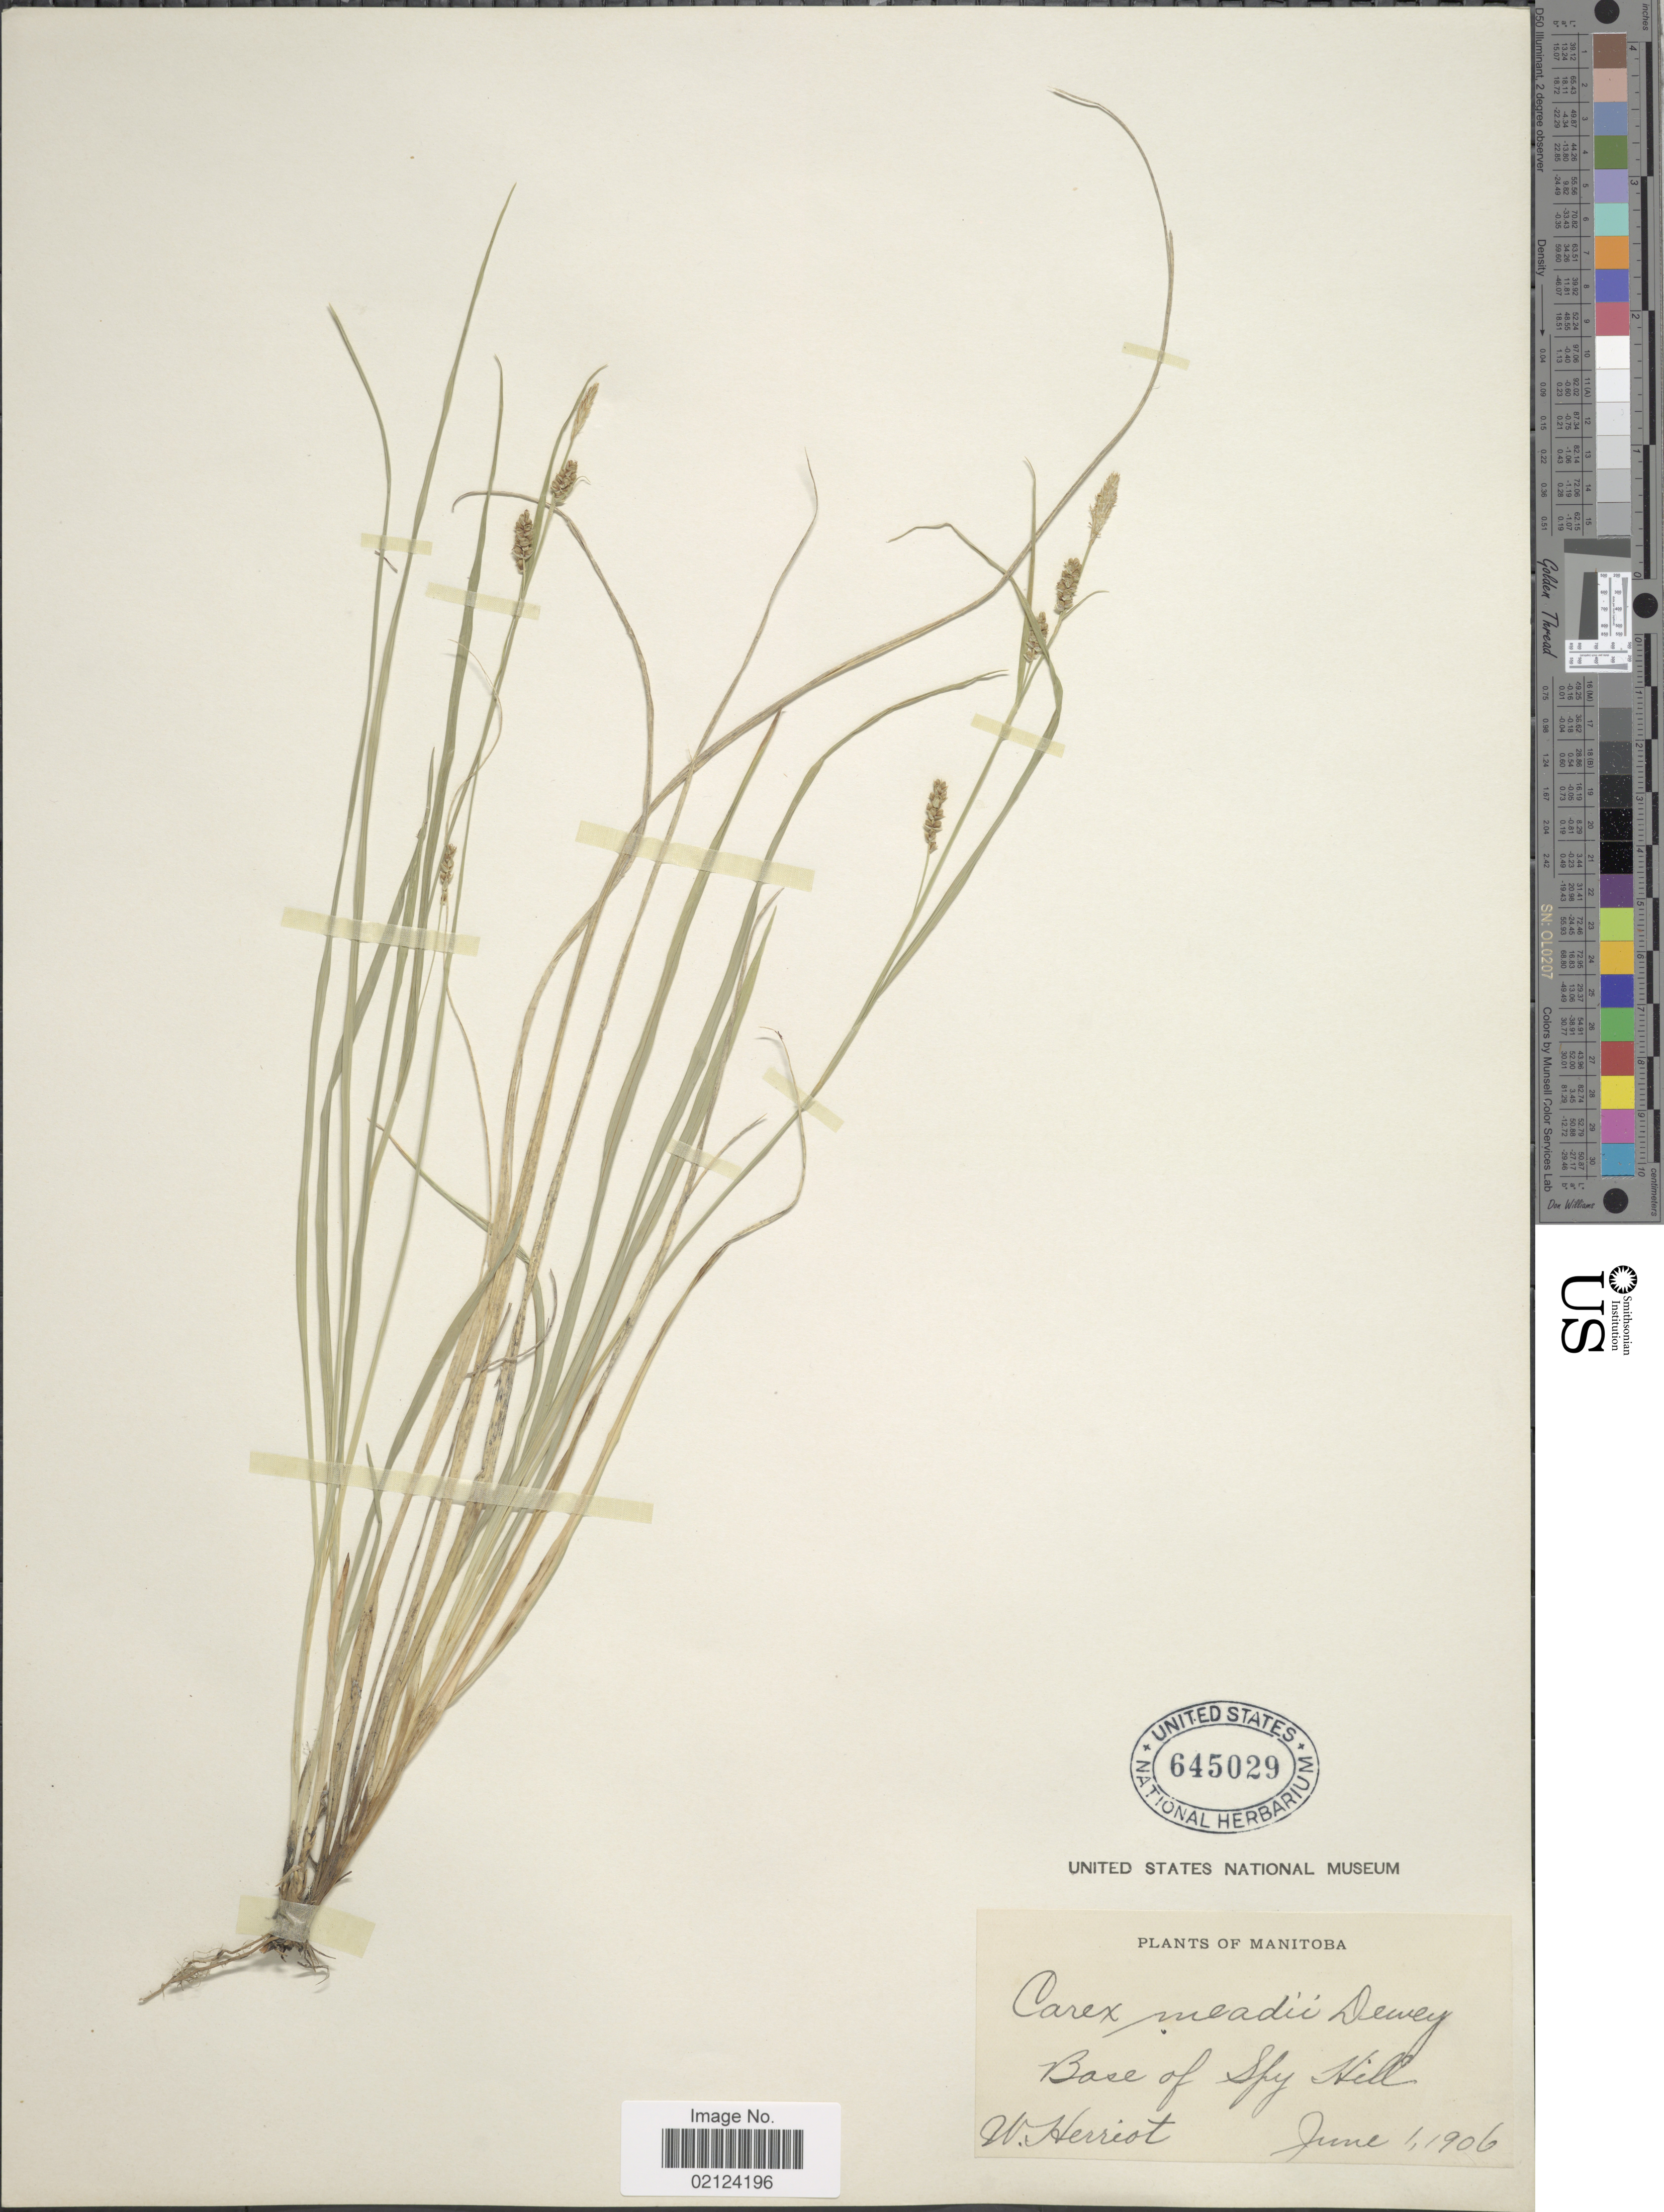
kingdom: Plantae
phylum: Tracheophyta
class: Liliopsida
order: Poales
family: Cyperaceae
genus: Carex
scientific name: Carex meadii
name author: Dewey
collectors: W. Herriot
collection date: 1906-06-01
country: Canada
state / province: Manitoba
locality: Base of Spy Hill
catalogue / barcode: US 645029